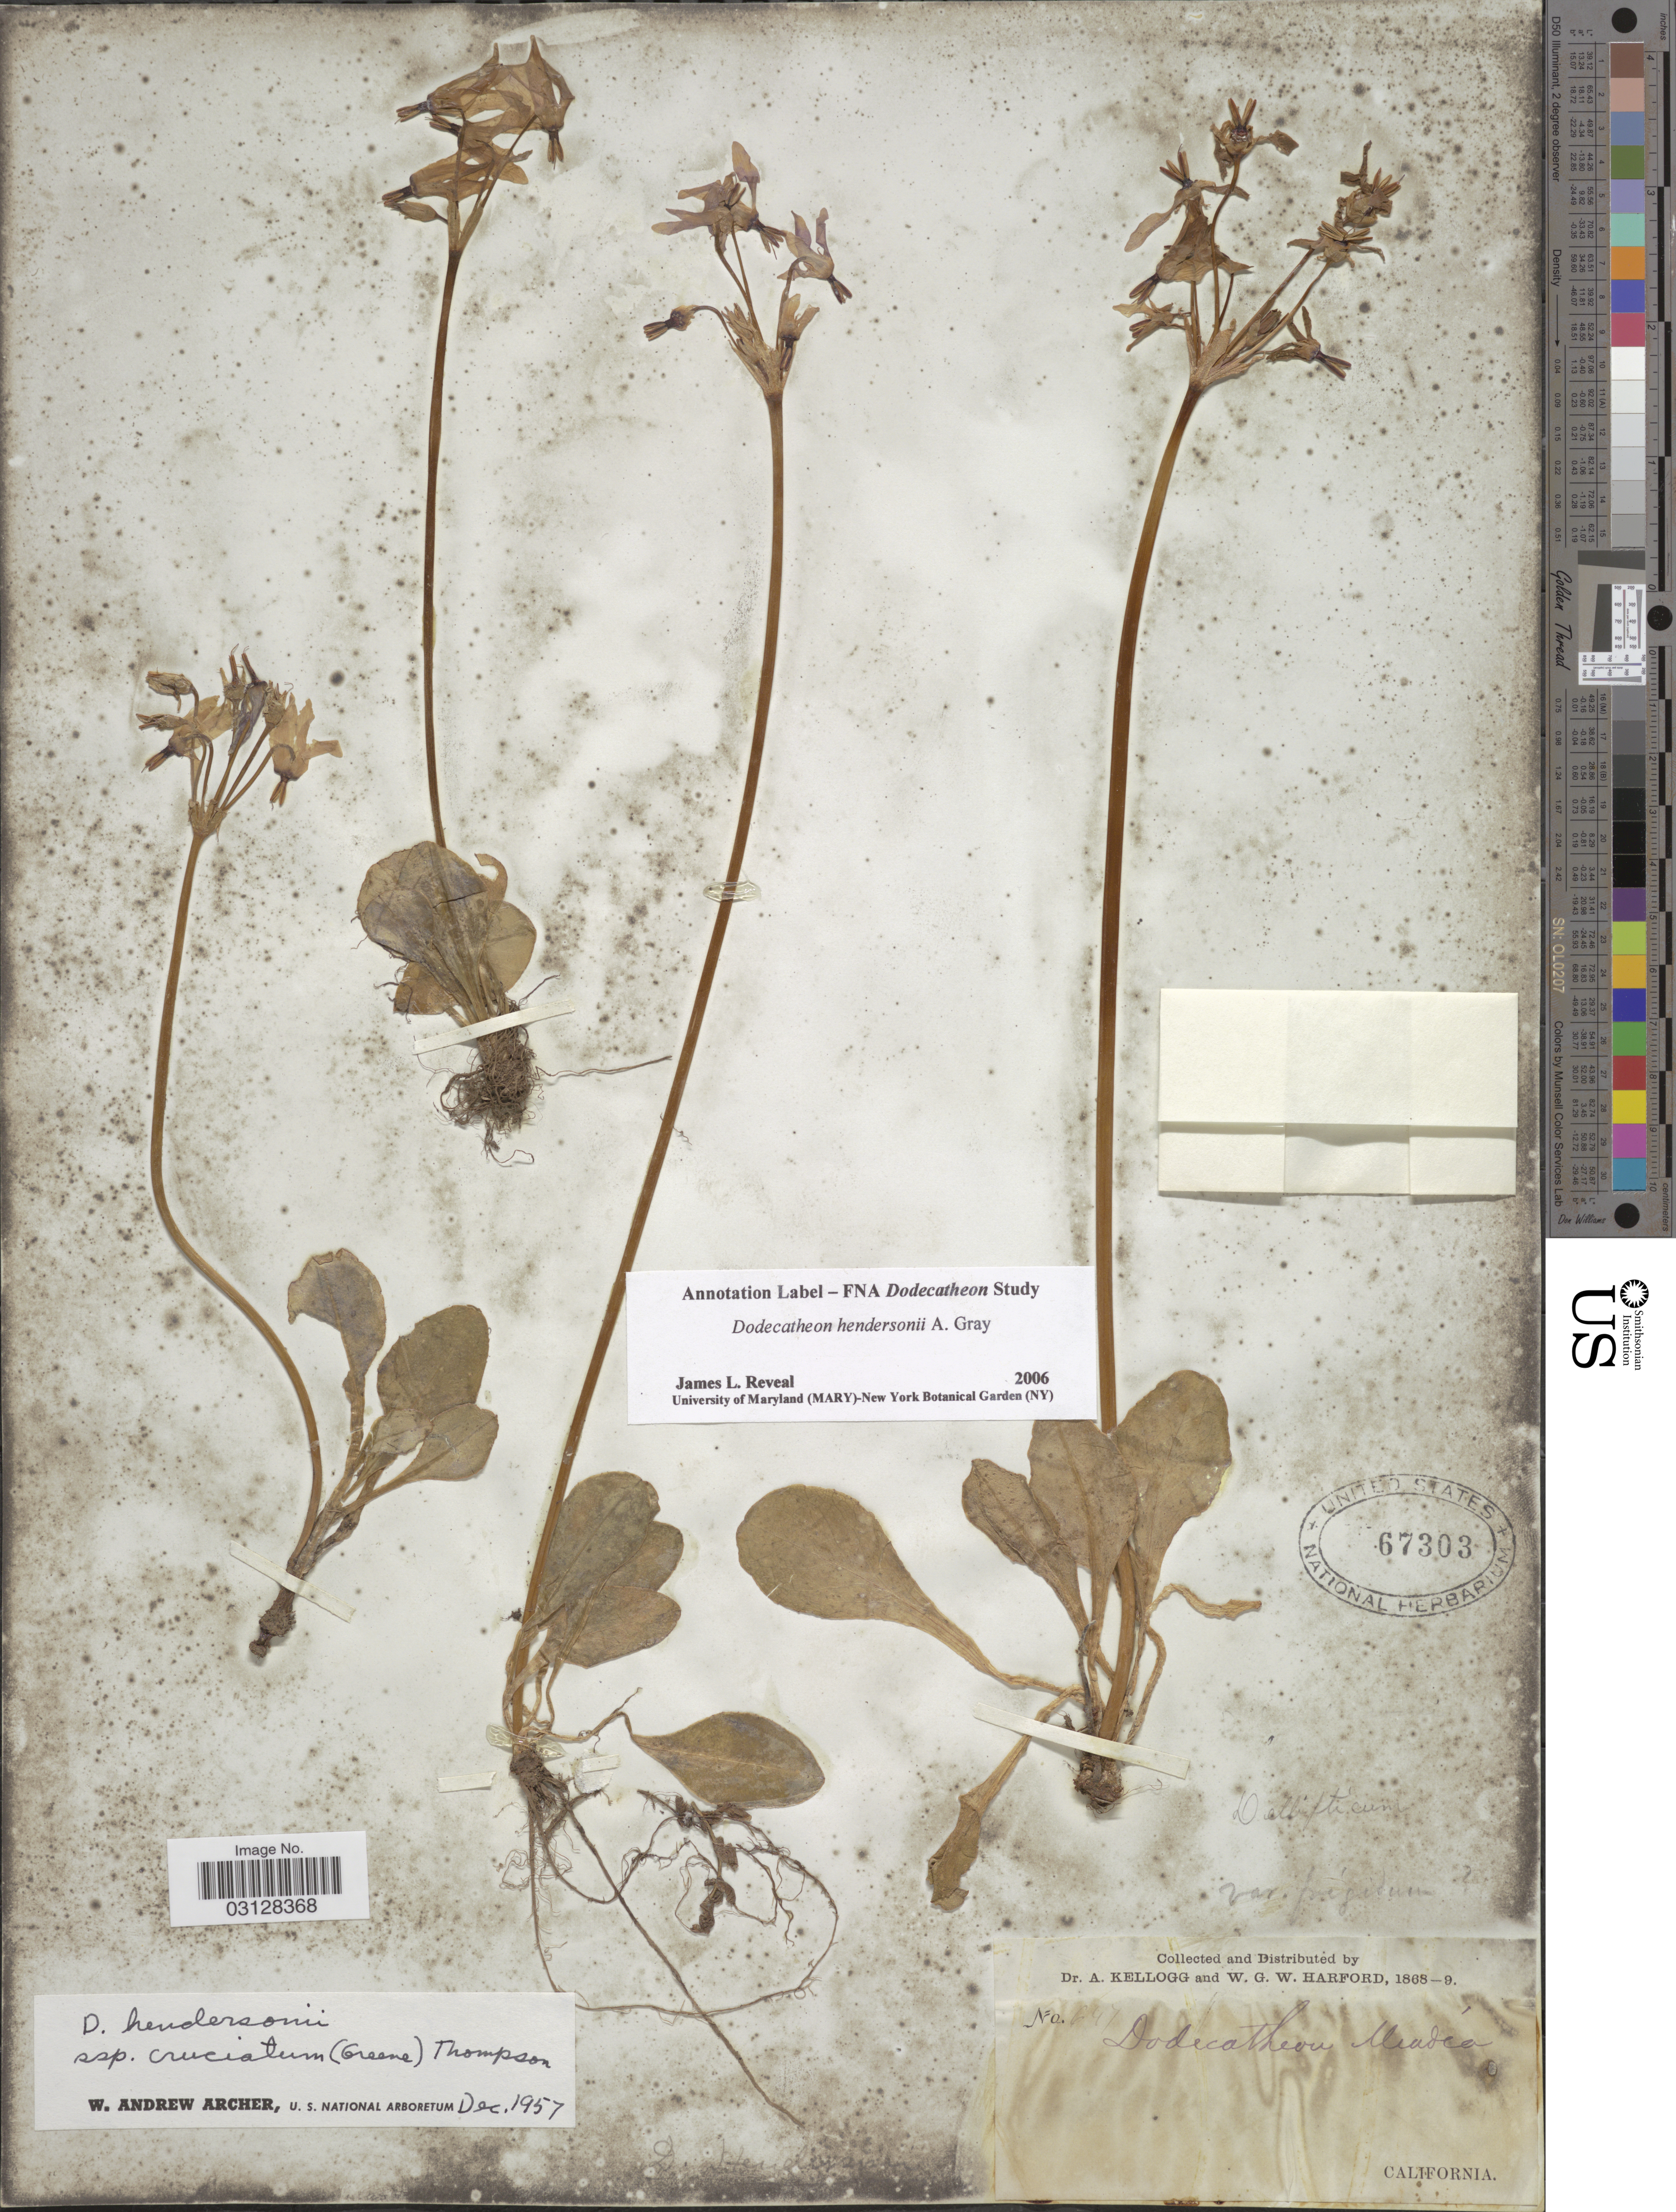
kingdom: Plantae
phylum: Tracheophyta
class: Magnoliopsida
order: Ericales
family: Primulaceae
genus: Dodecatheon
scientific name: Dodecatheon hendersonii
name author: A. Gray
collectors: A. Kellogg & W. G. W. Harford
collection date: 1868/1869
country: United States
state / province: California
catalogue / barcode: US 67303